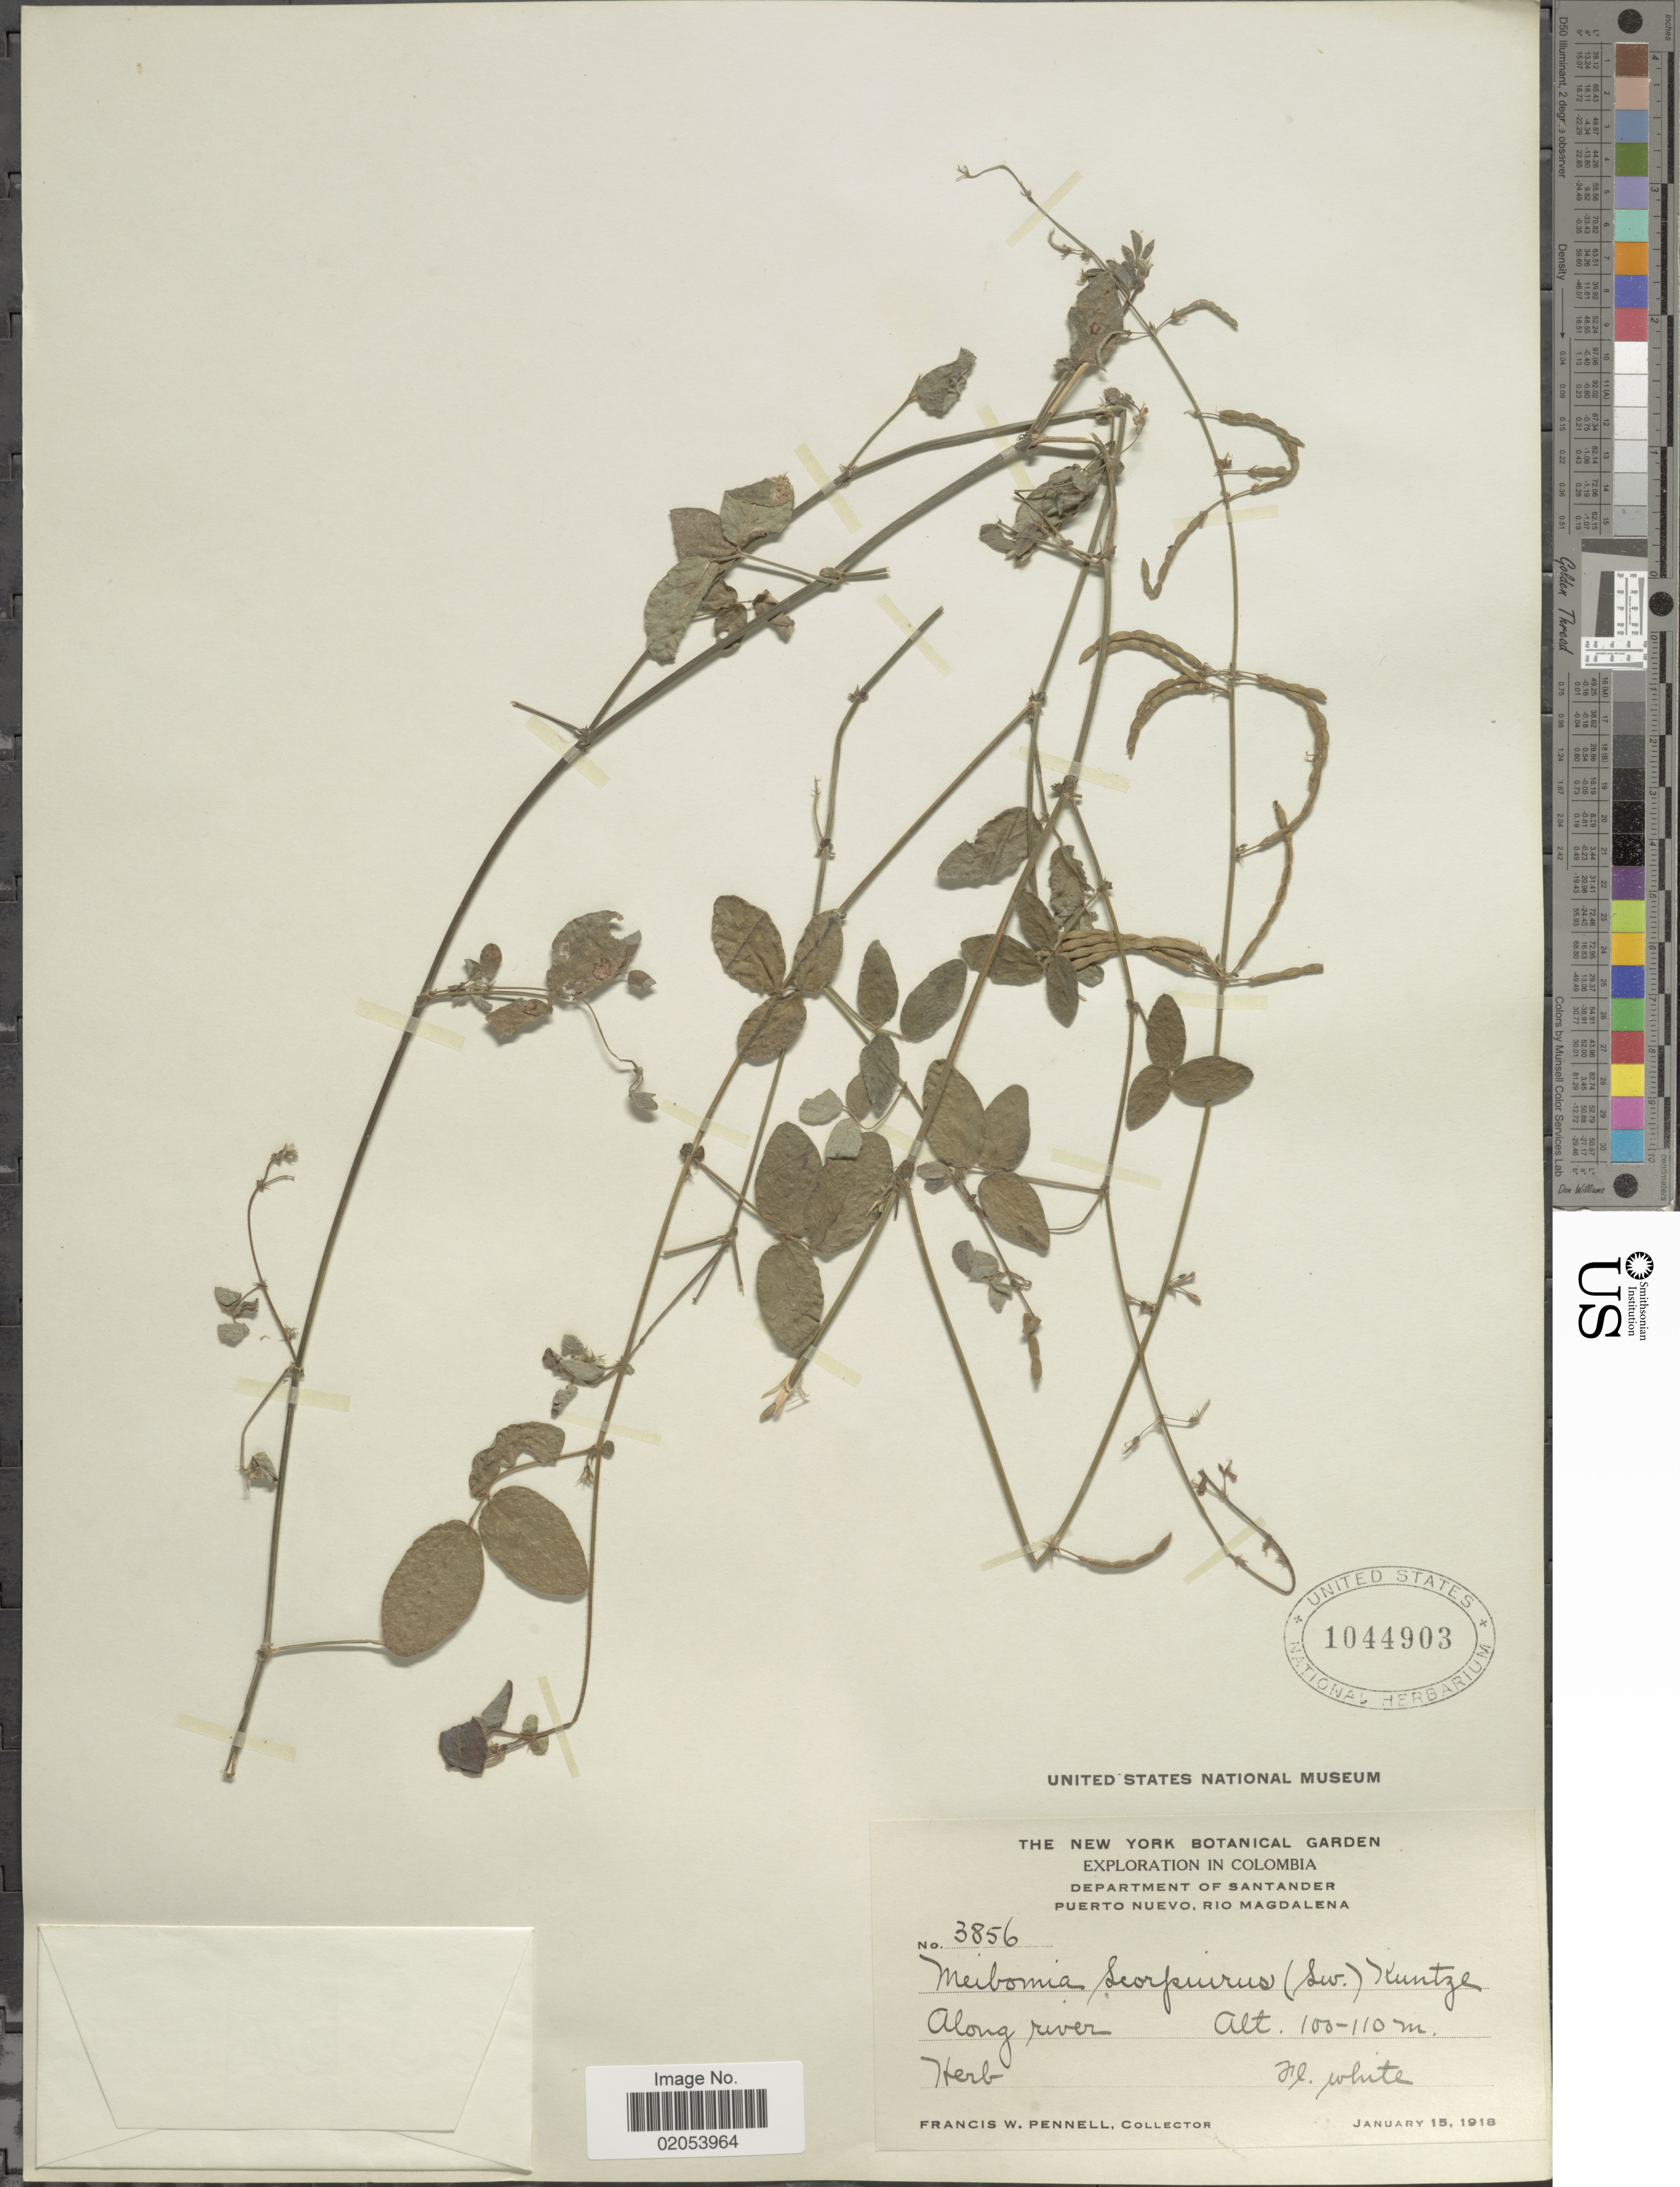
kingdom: Plantae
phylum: Tracheophyta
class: Magnoliopsida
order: Fabales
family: Fabaceae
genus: Desmodium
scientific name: Desmodium scorpiurus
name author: (Sw.) Desv. ex DC.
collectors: F. W. Pennell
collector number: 3856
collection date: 1918-01-15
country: Colombia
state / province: Santander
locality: Puerto Neuvo, Rio Magdalena. Along river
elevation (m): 100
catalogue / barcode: US 1044903